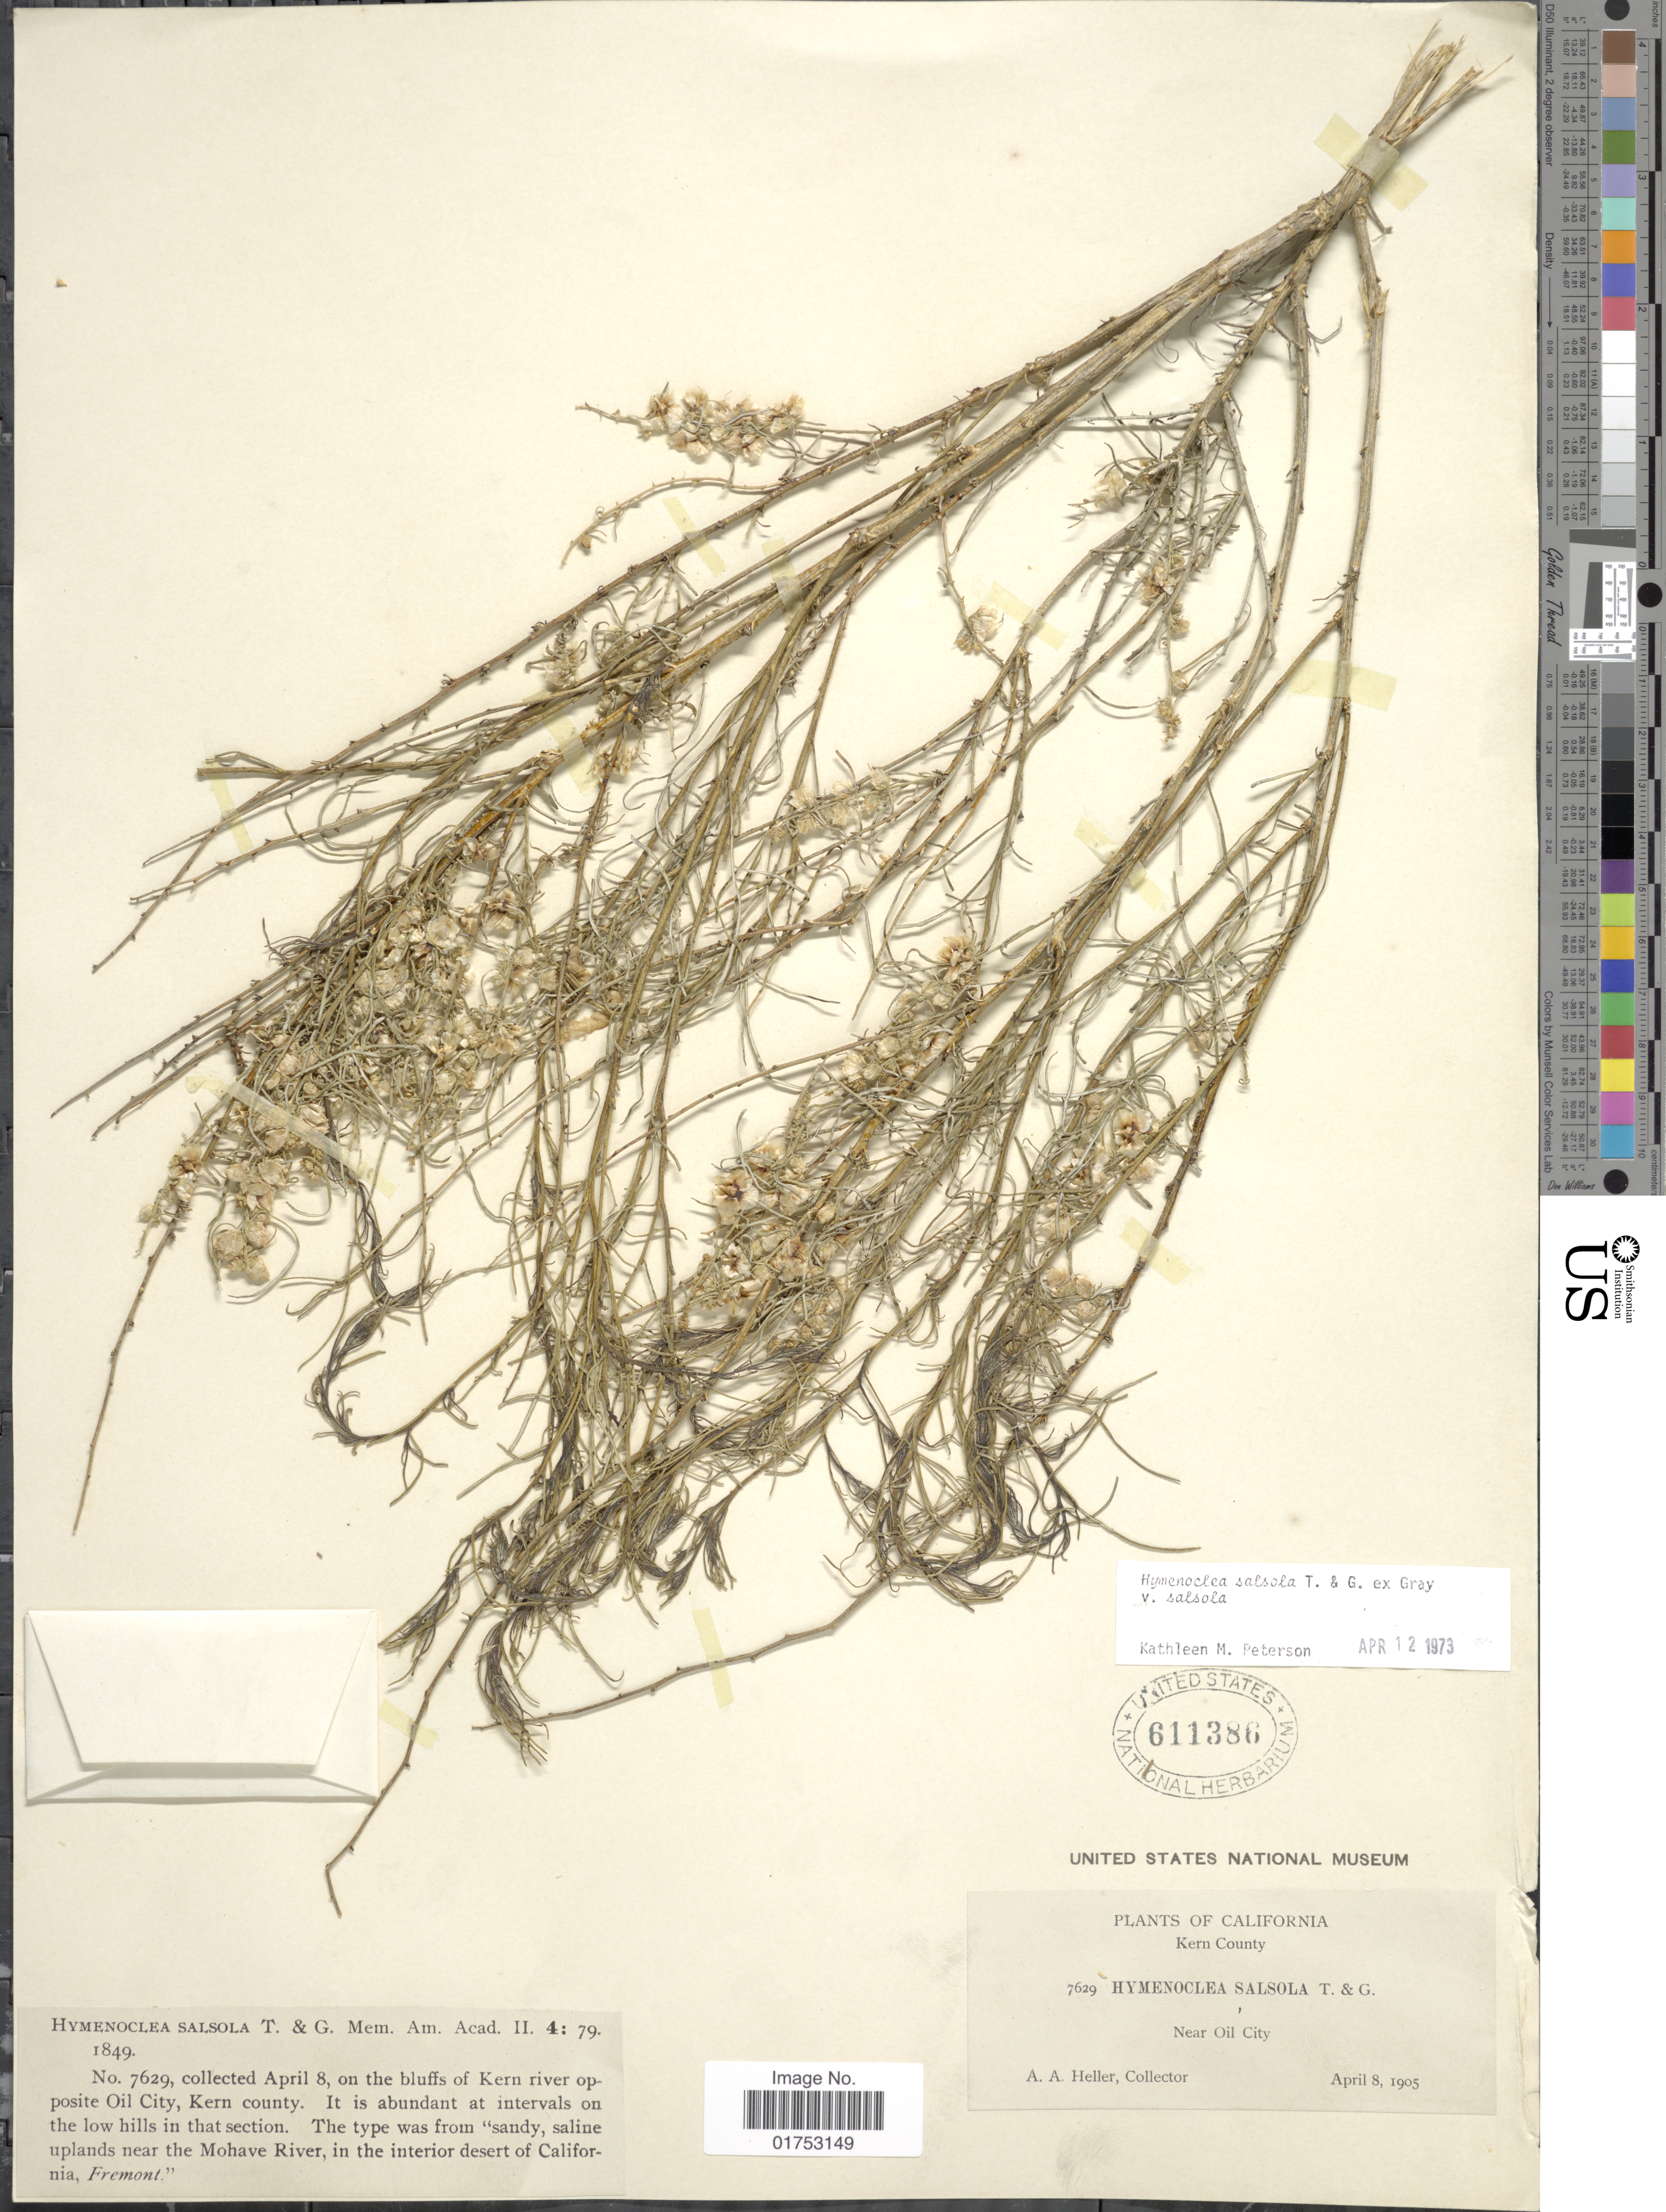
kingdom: Plantae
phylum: Tracheophyta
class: Magnoliopsida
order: Asterales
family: Asteraceae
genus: Hymenoclea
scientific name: Hymenoclea salsola var. salsola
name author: Torr. & A. Gray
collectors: A. A. Heller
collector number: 7629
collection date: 1905-04-08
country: United States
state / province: California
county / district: Kern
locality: Kern County, bluffs of Kern River opposite Oil City, Mohave Desert, interior desert of California, Fremont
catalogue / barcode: US 611386